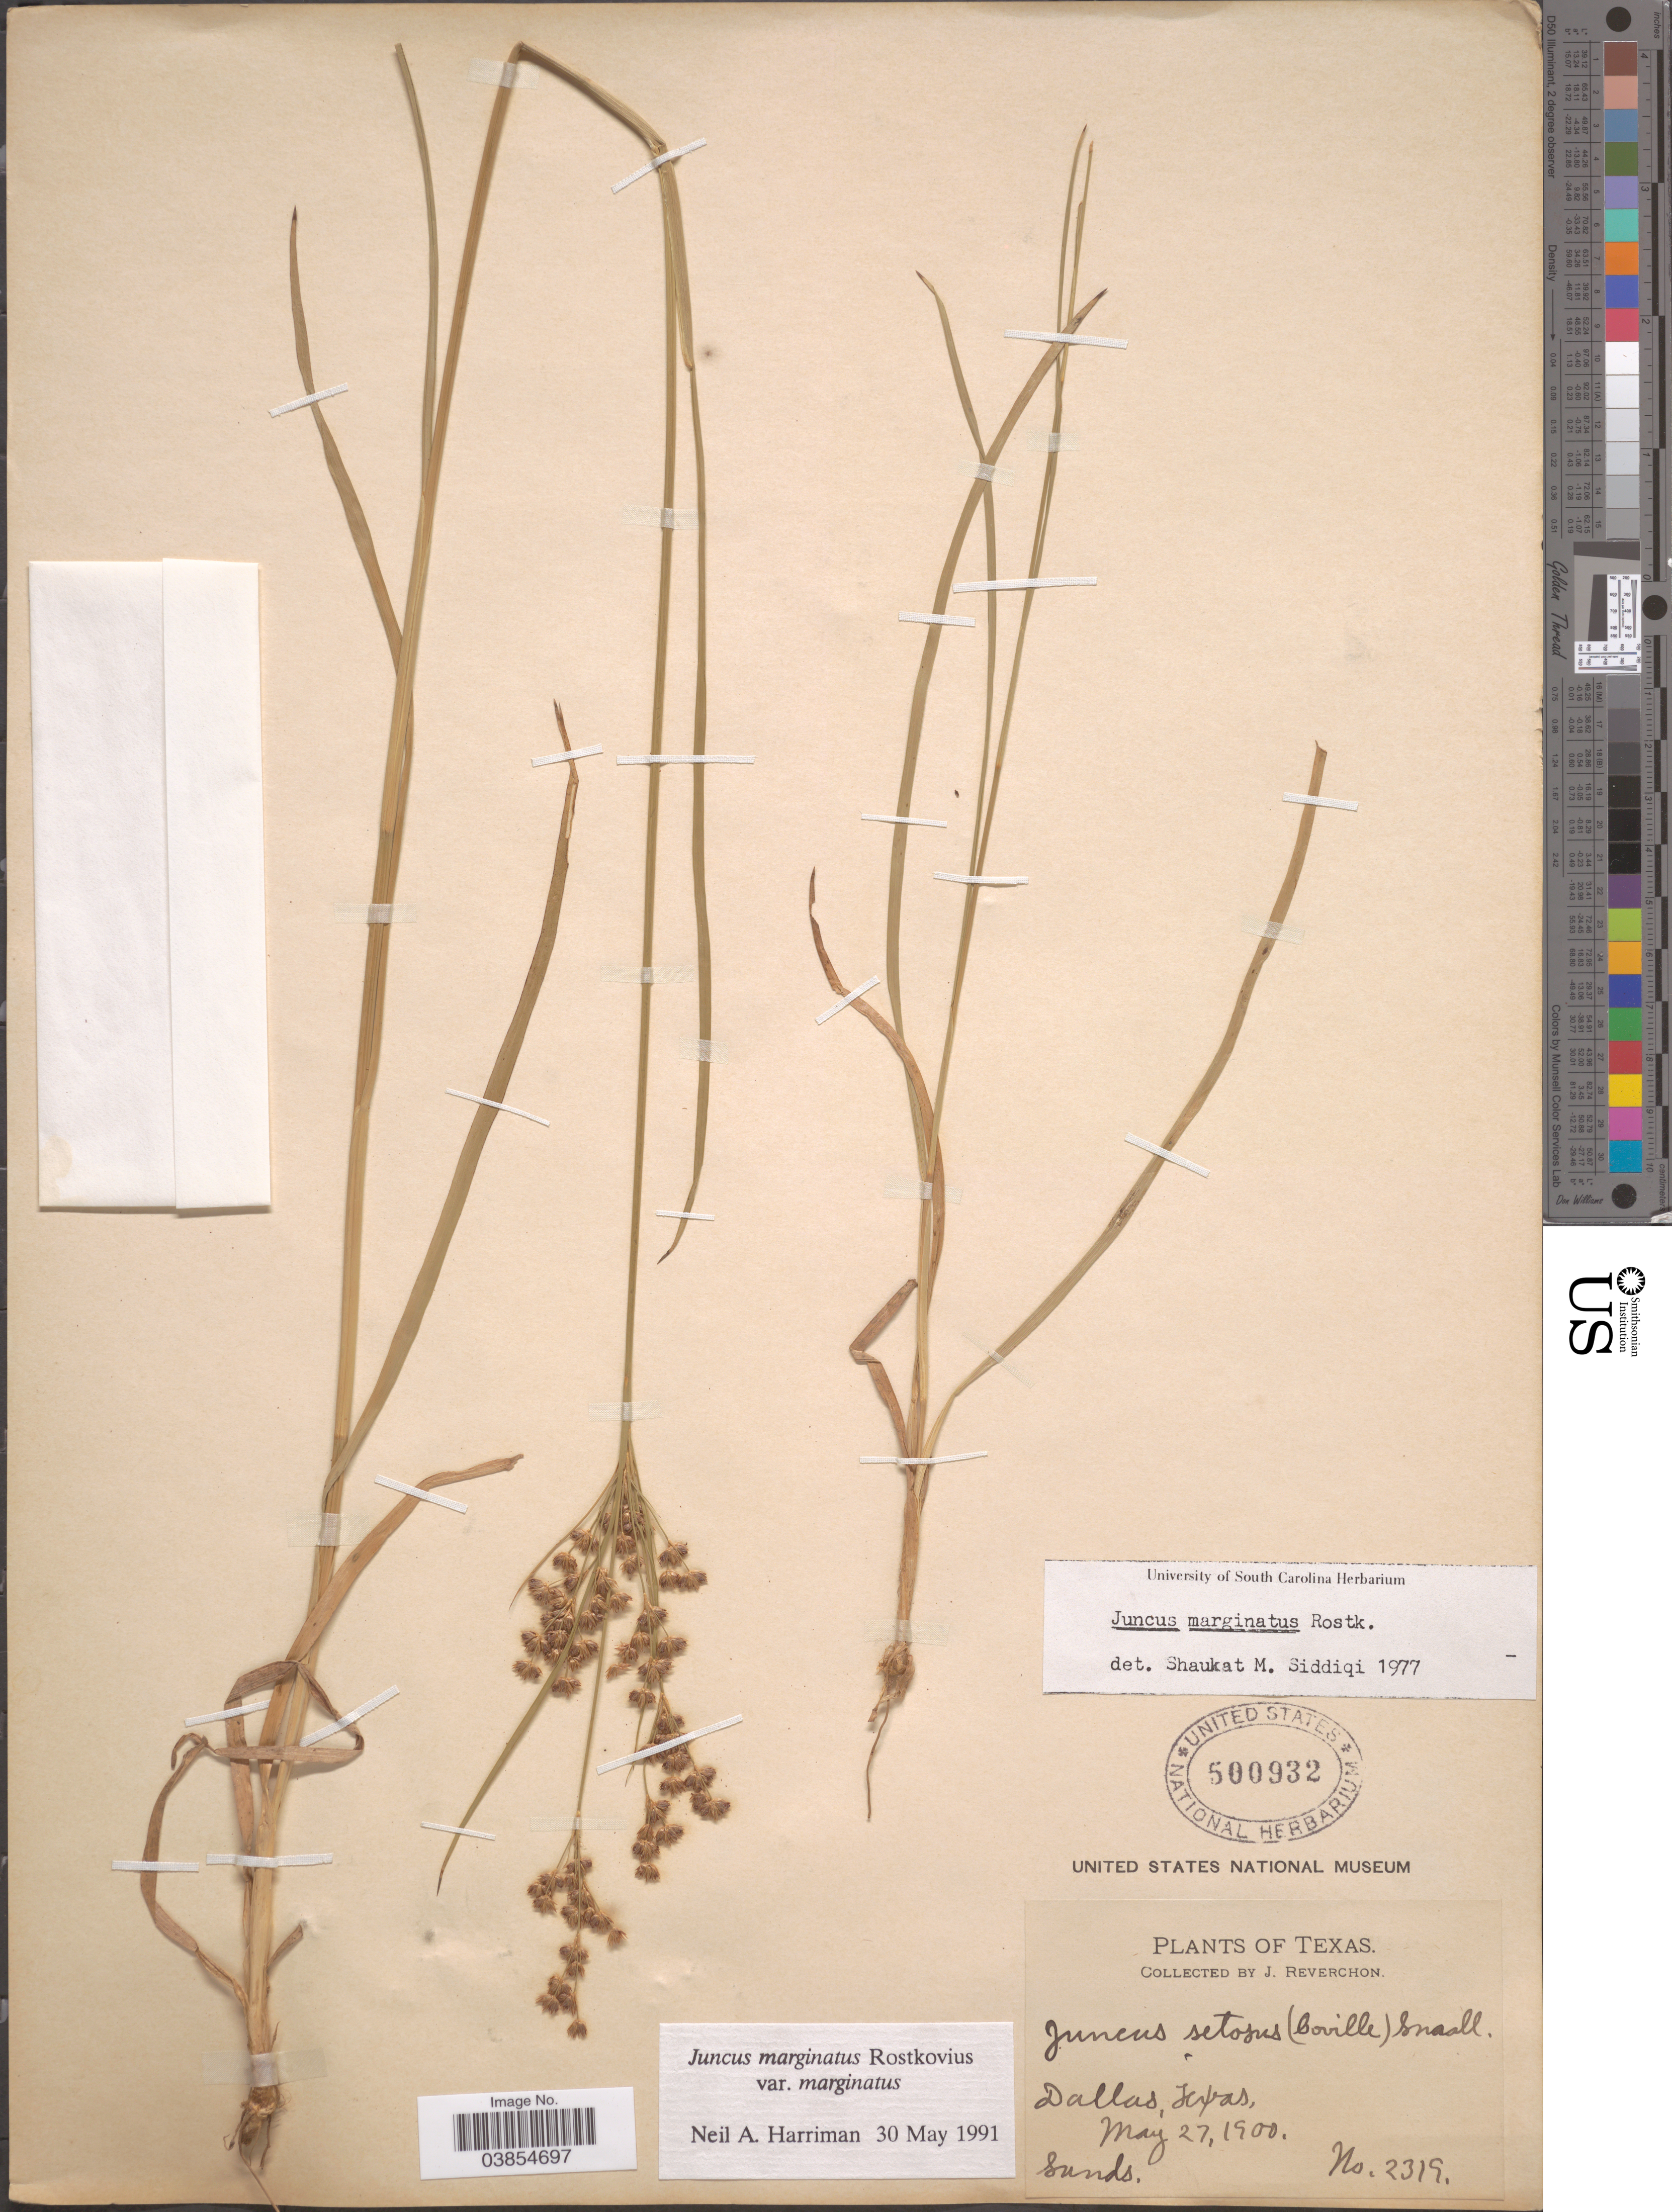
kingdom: Plantae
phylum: Tracheophyta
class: Liliopsida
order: Poales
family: Juncaceae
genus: Juncus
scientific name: Juncus marginatus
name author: Rostk.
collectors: J. Reverchon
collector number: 2319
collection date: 1900-05-27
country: United States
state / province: Texas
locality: Dallas.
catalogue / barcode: US 500932